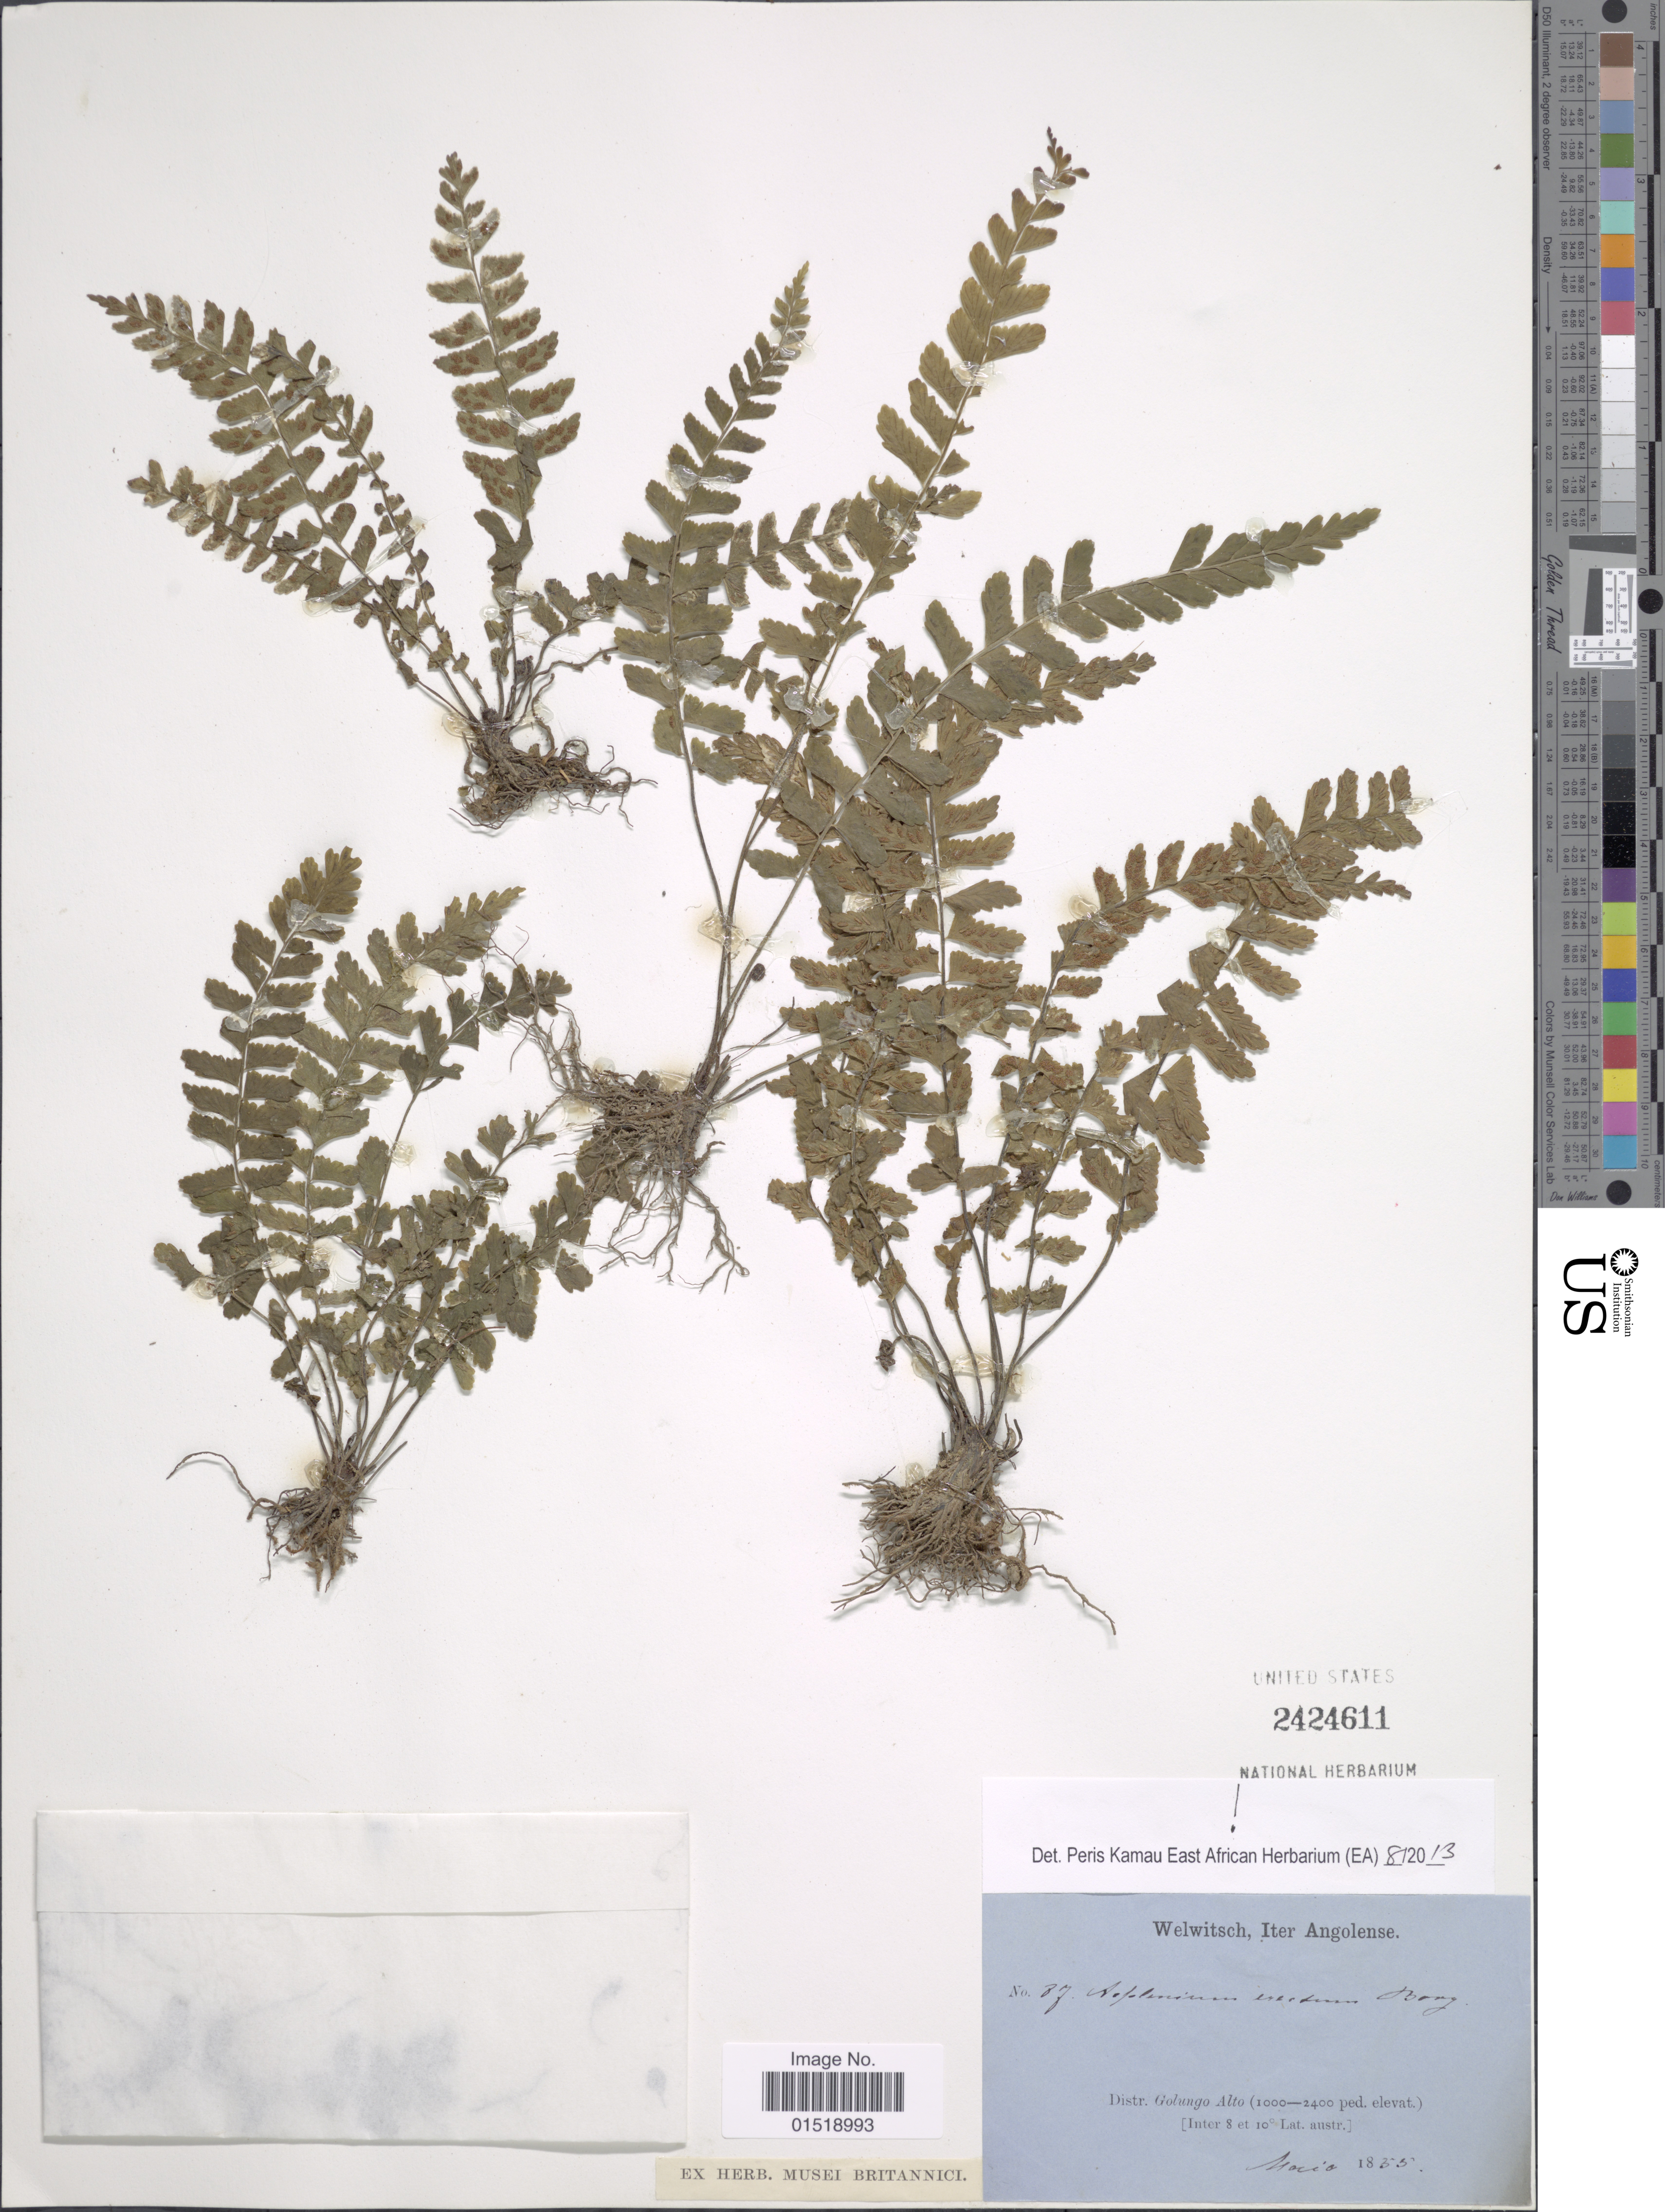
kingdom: Plantae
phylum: Tracheophyta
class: Polypodiopsida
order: Polypodiales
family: Aspleniaceae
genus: Asplenium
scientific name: Asplenium erectum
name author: Bory ex Willd.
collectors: -. Welwitsch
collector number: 87*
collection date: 1835-03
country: Angola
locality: Distr. Golungo.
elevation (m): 305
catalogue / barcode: US 2424611